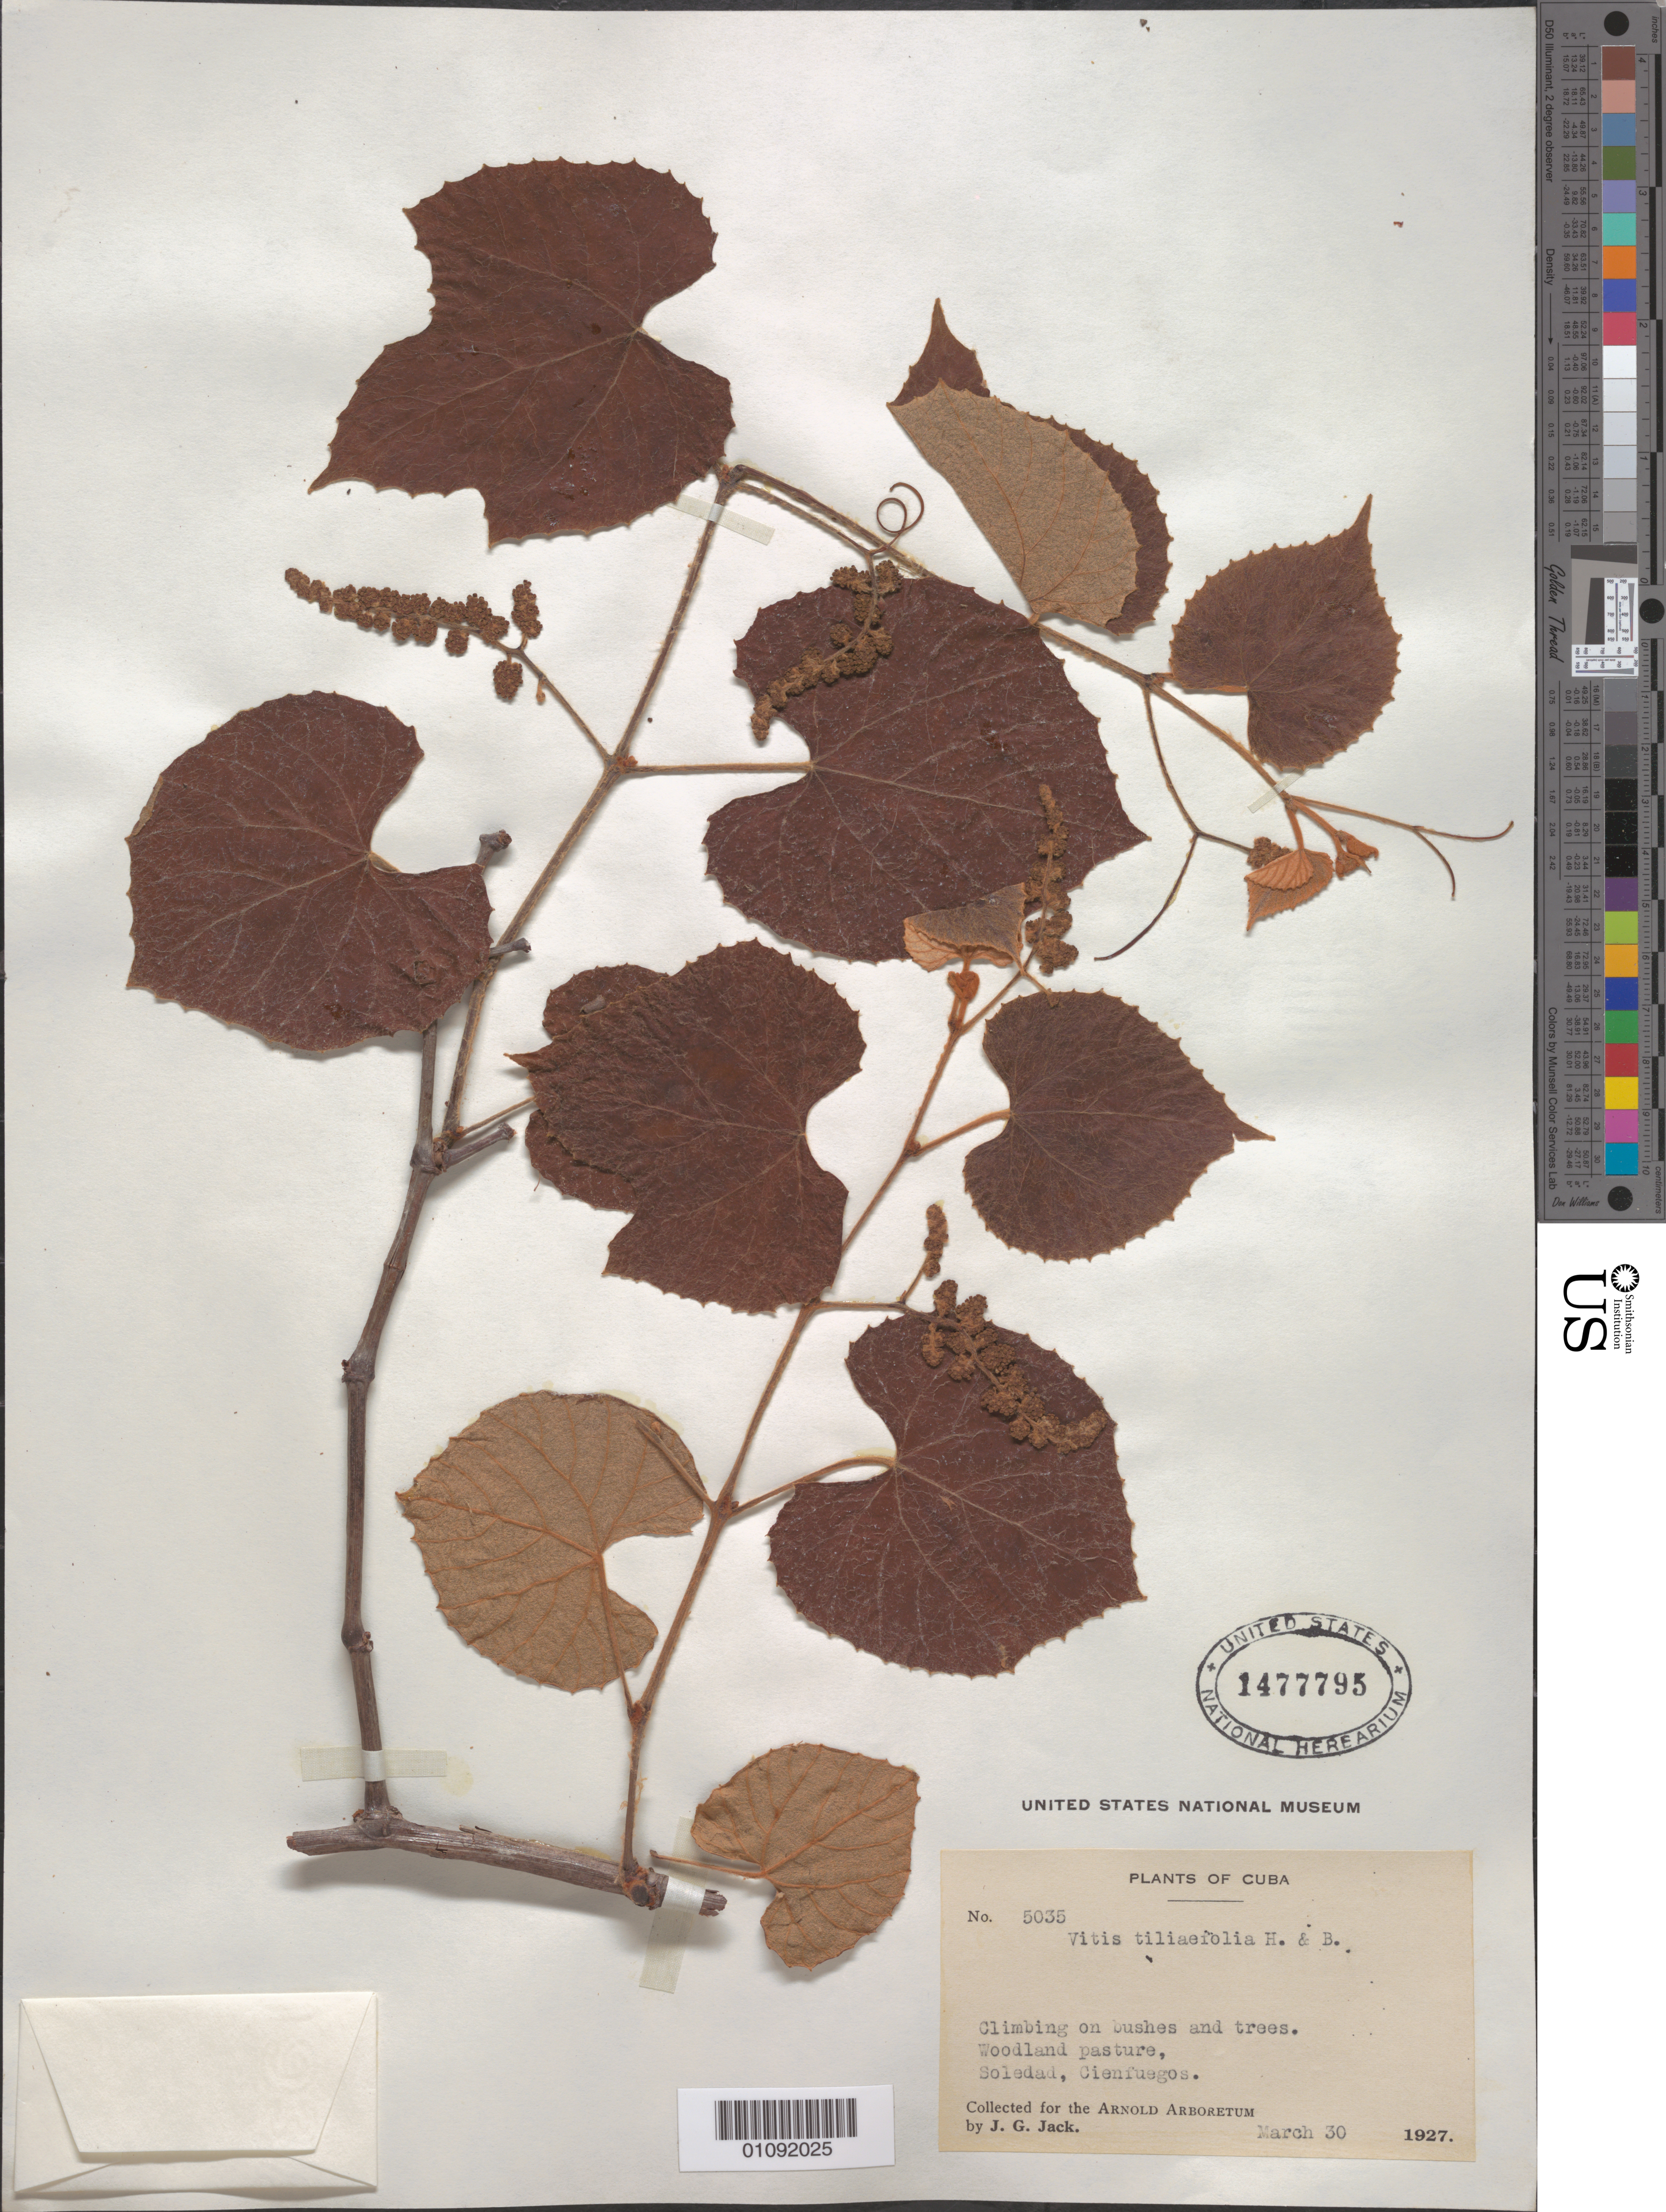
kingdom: Plantae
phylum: Tracheophyta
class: Magnoliopsida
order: Vitales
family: Vitaceae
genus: Vitis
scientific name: Vitis tiliifolia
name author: Humb. & Bonpl. ex Schult.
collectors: J. G. Jack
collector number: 5035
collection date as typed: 30 Mar 1927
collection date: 1927-03-30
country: Cuba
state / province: Cienfuegos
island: Cuba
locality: Soledad, Cienfuegos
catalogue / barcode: US 1477795